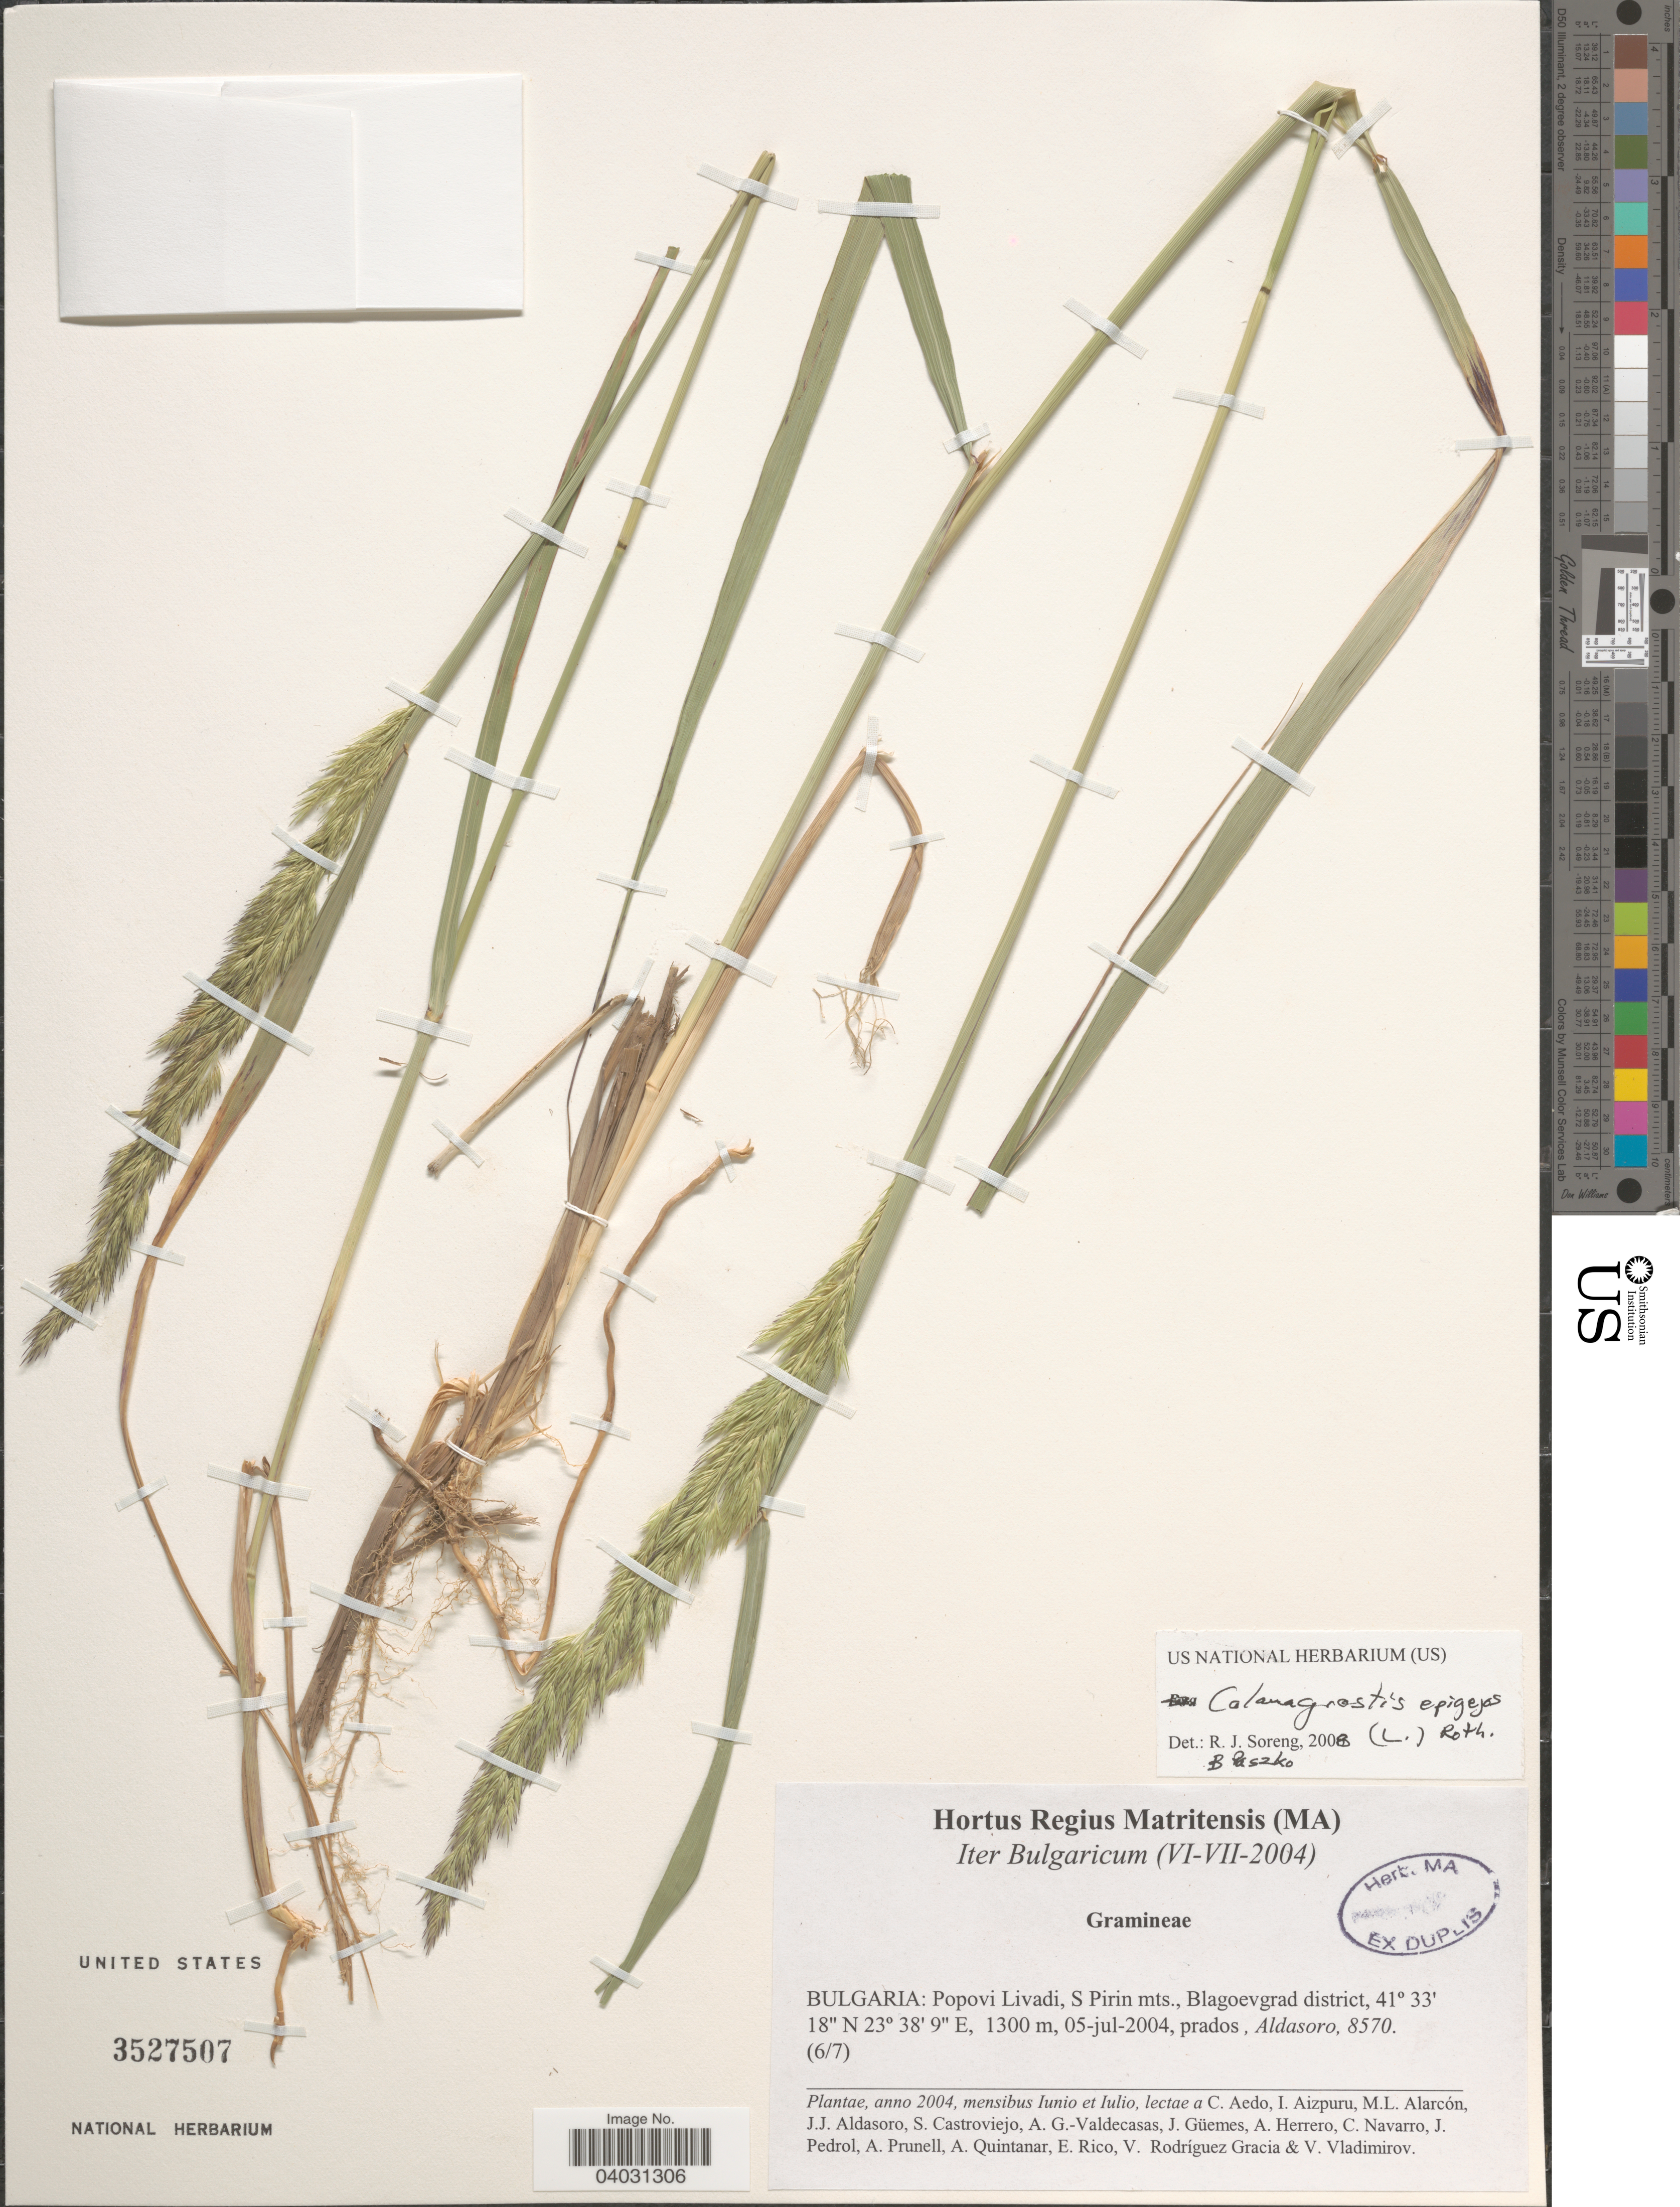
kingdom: Plantae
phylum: Tracheophyta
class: Liliopsida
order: Poales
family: Poaceae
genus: Calamagrostis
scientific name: Calamagrostis epigeios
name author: (L.) Roth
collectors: Aldasoro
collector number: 8570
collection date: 2004-07-05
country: Bulgaria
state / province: Blagoevgrad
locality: Popovi Livadi, S Pirin mts., Blagoevgrad district.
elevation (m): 1300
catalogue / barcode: US 3527507